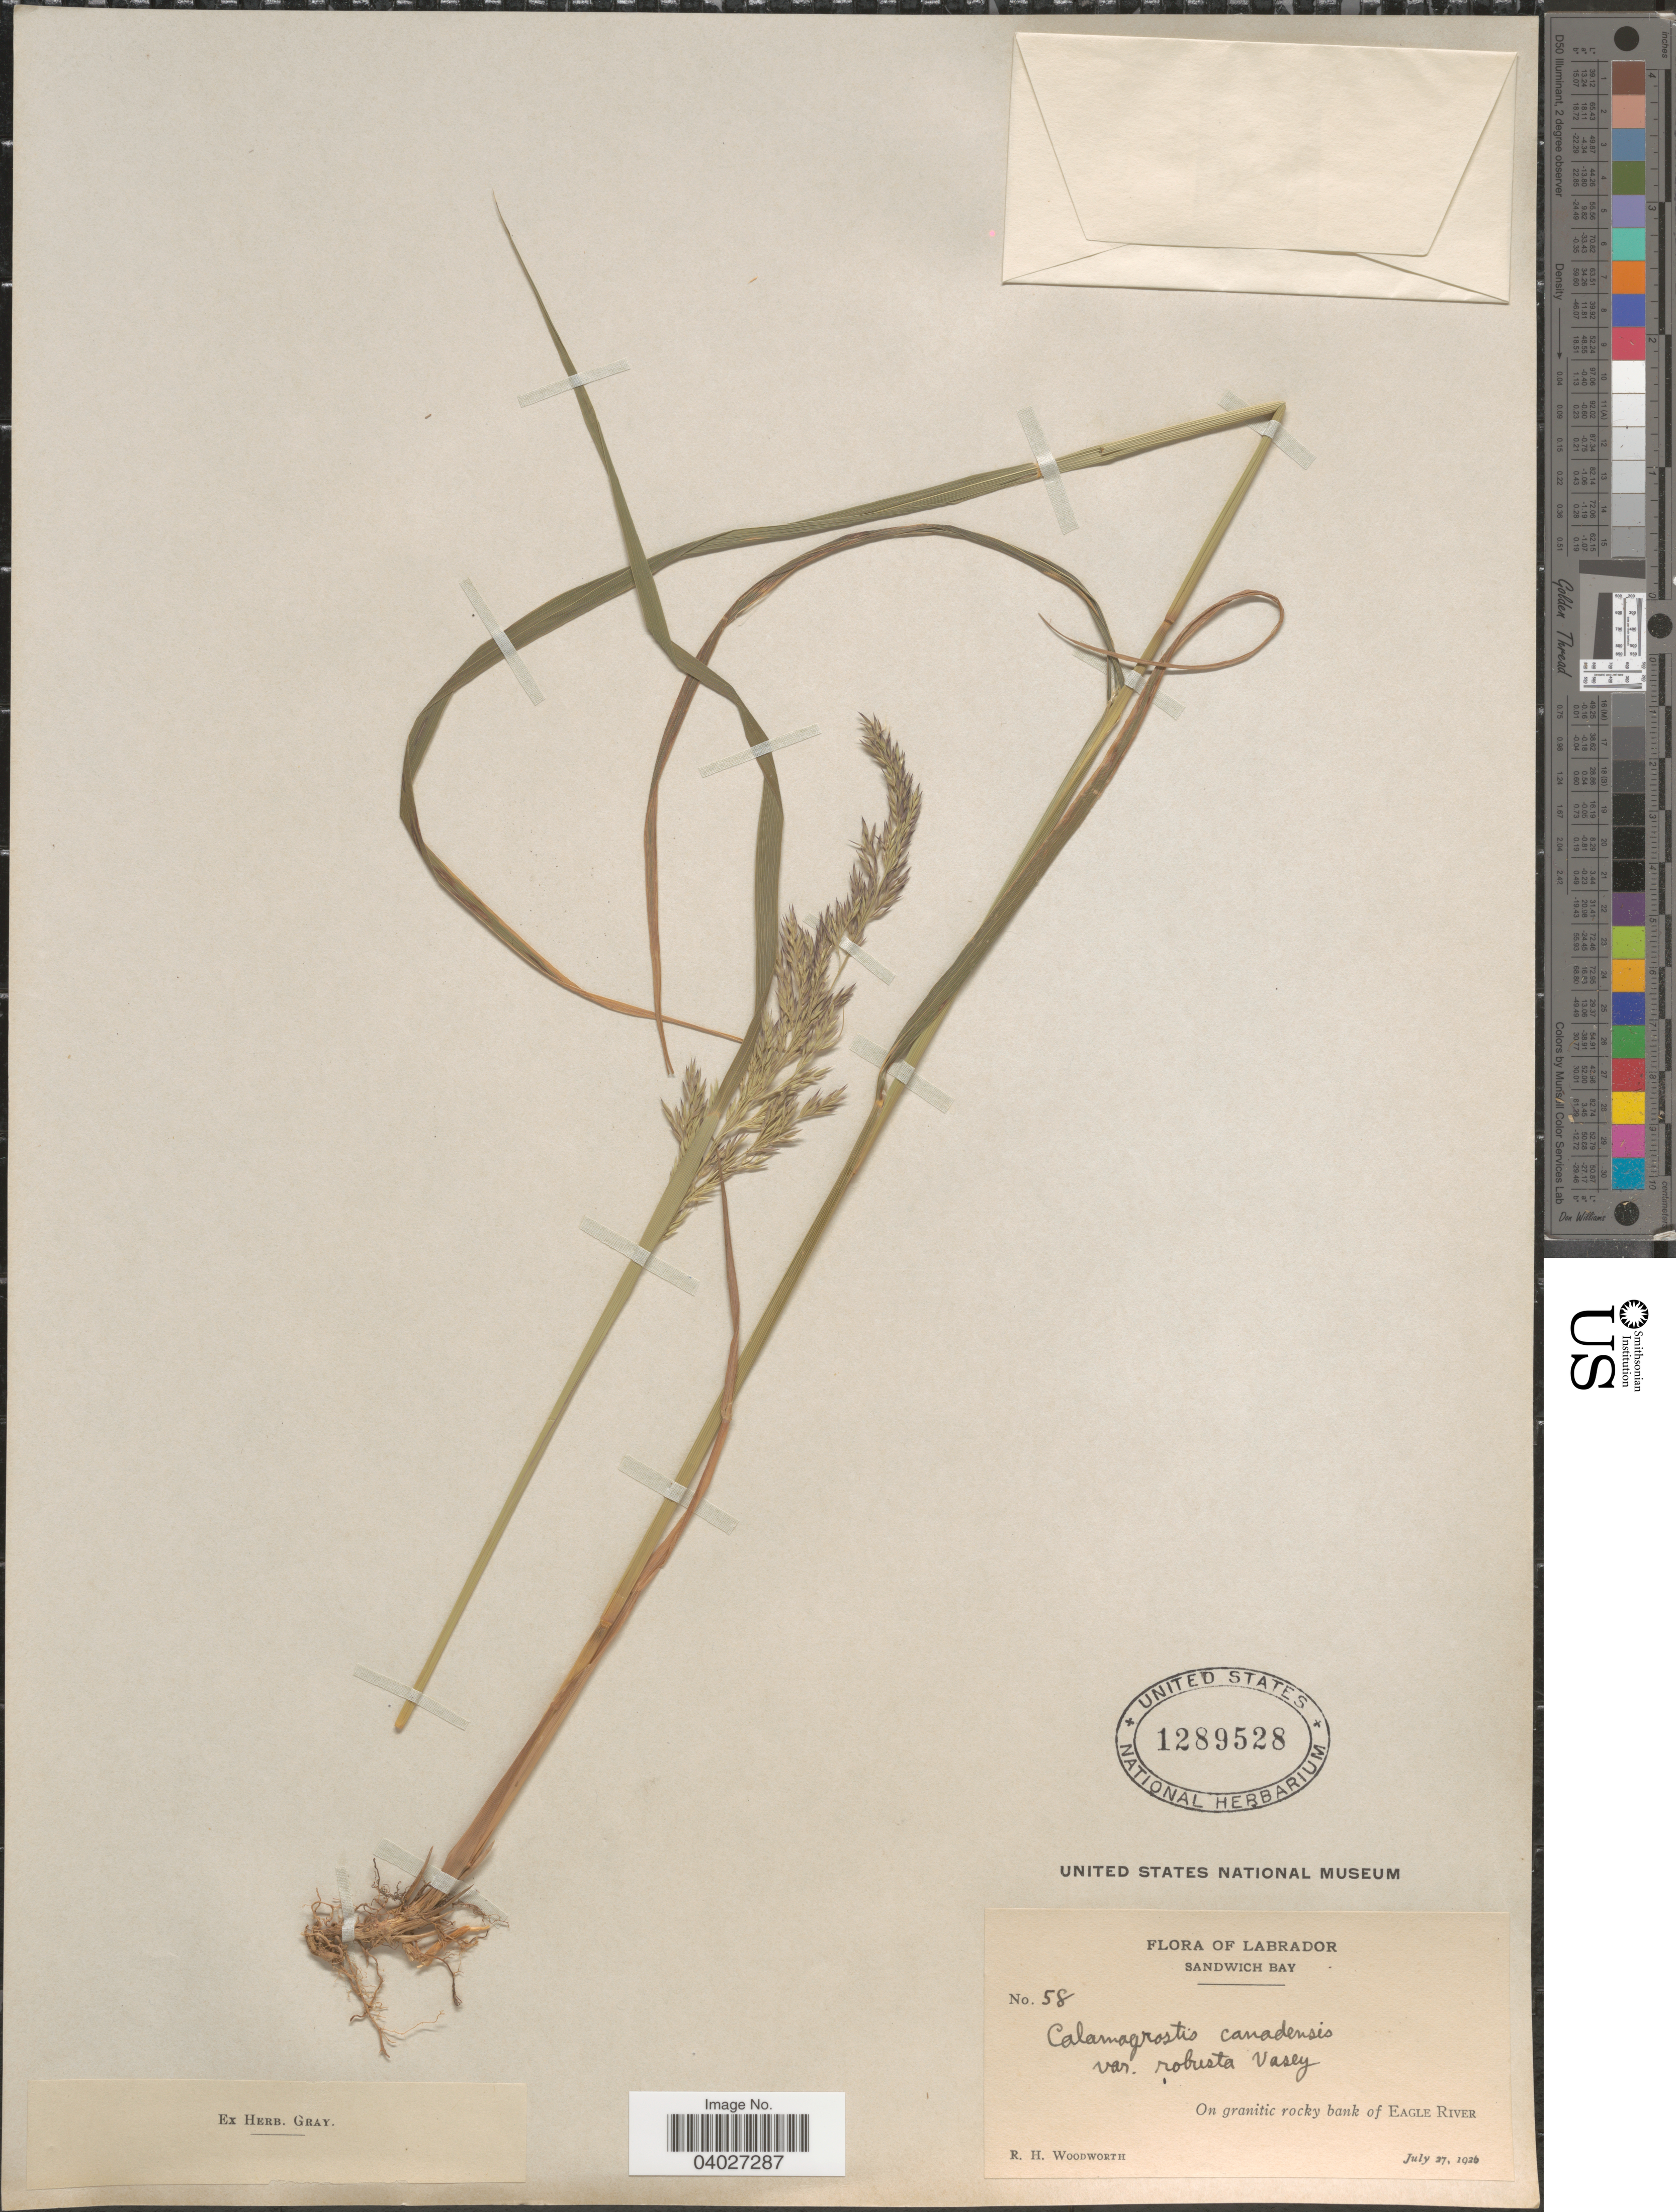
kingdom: Plantae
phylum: Tracheophyta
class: Liliopsida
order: Poales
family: Poaceae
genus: Calamagrostis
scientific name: Calamagrostis canadensis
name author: (Michx.) P. Beauv.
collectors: R. Woodworth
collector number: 58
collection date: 1926-07-27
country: Canada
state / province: Newfoundland and Labrador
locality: Labrador. Sandwich Bay. On granitic rocky bank of Eagle River.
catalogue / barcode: US 1289528